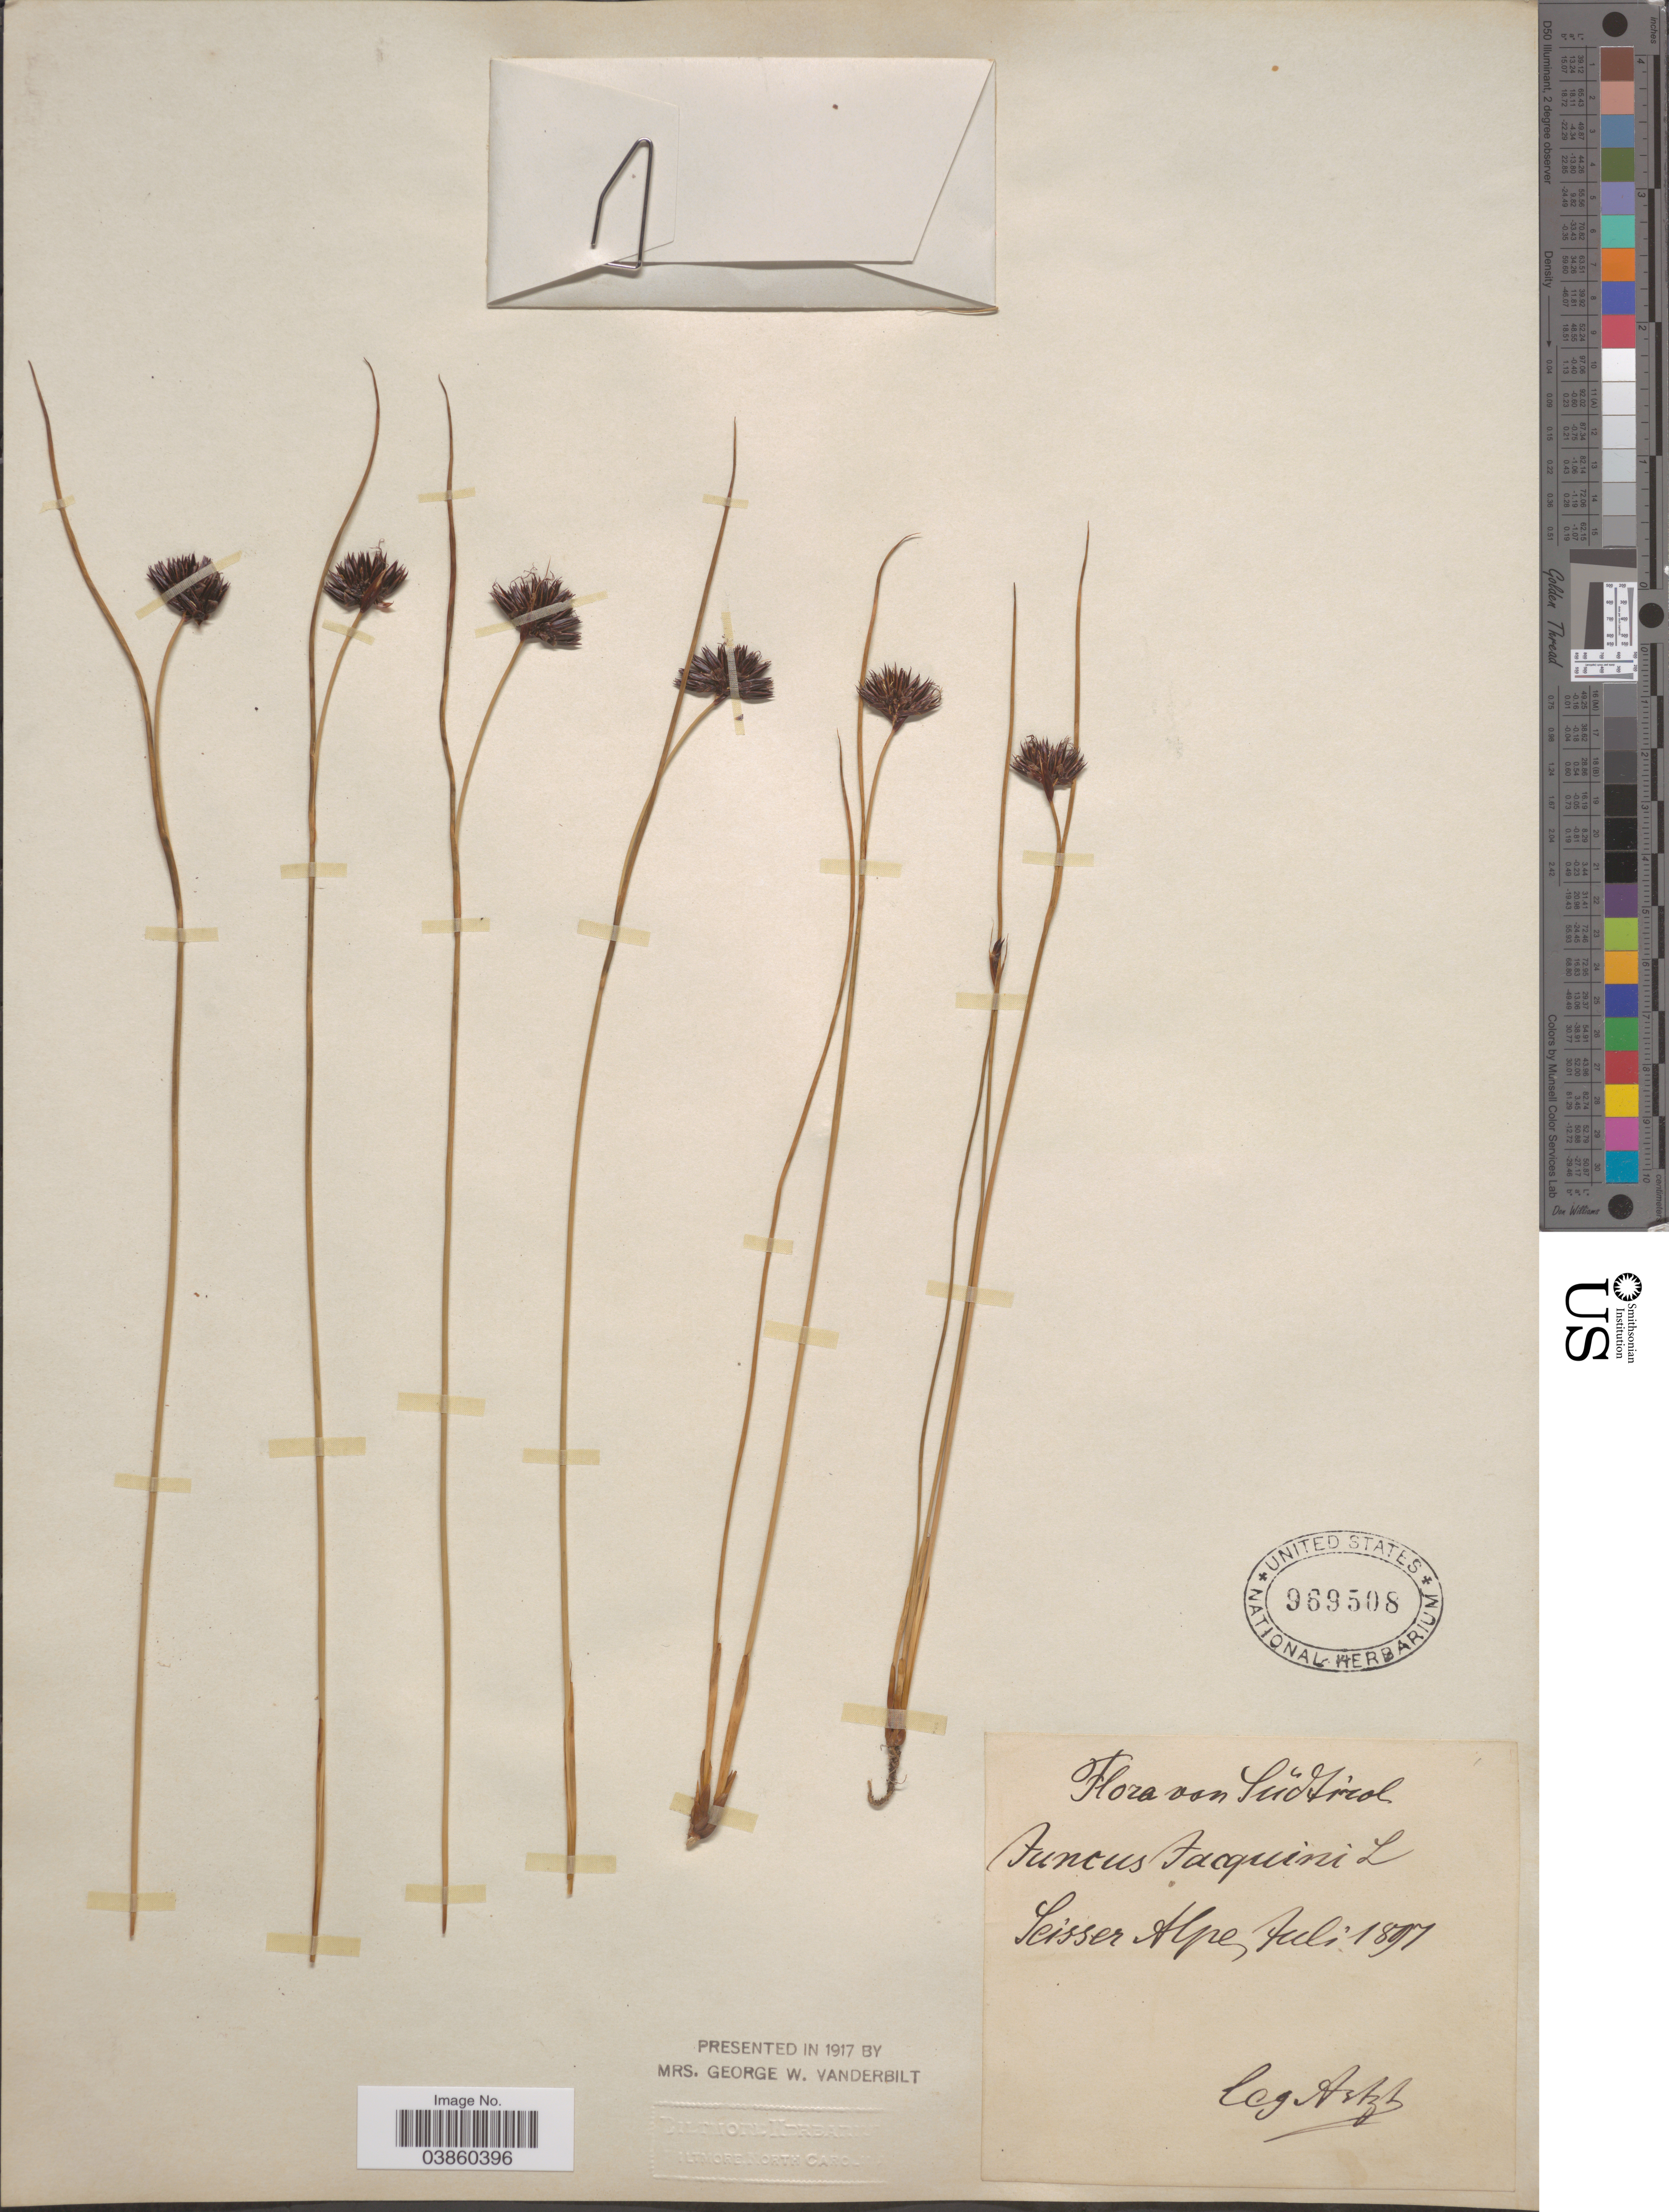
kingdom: Plantae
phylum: Tracheophyta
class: Liliopsida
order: Poales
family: Juncaceae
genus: Juncus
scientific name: Juncus jacquinii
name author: L.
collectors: -. Artzb.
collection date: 1897-07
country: Italy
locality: Süd-Tirol. Seisser Alpe.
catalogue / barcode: US 969508